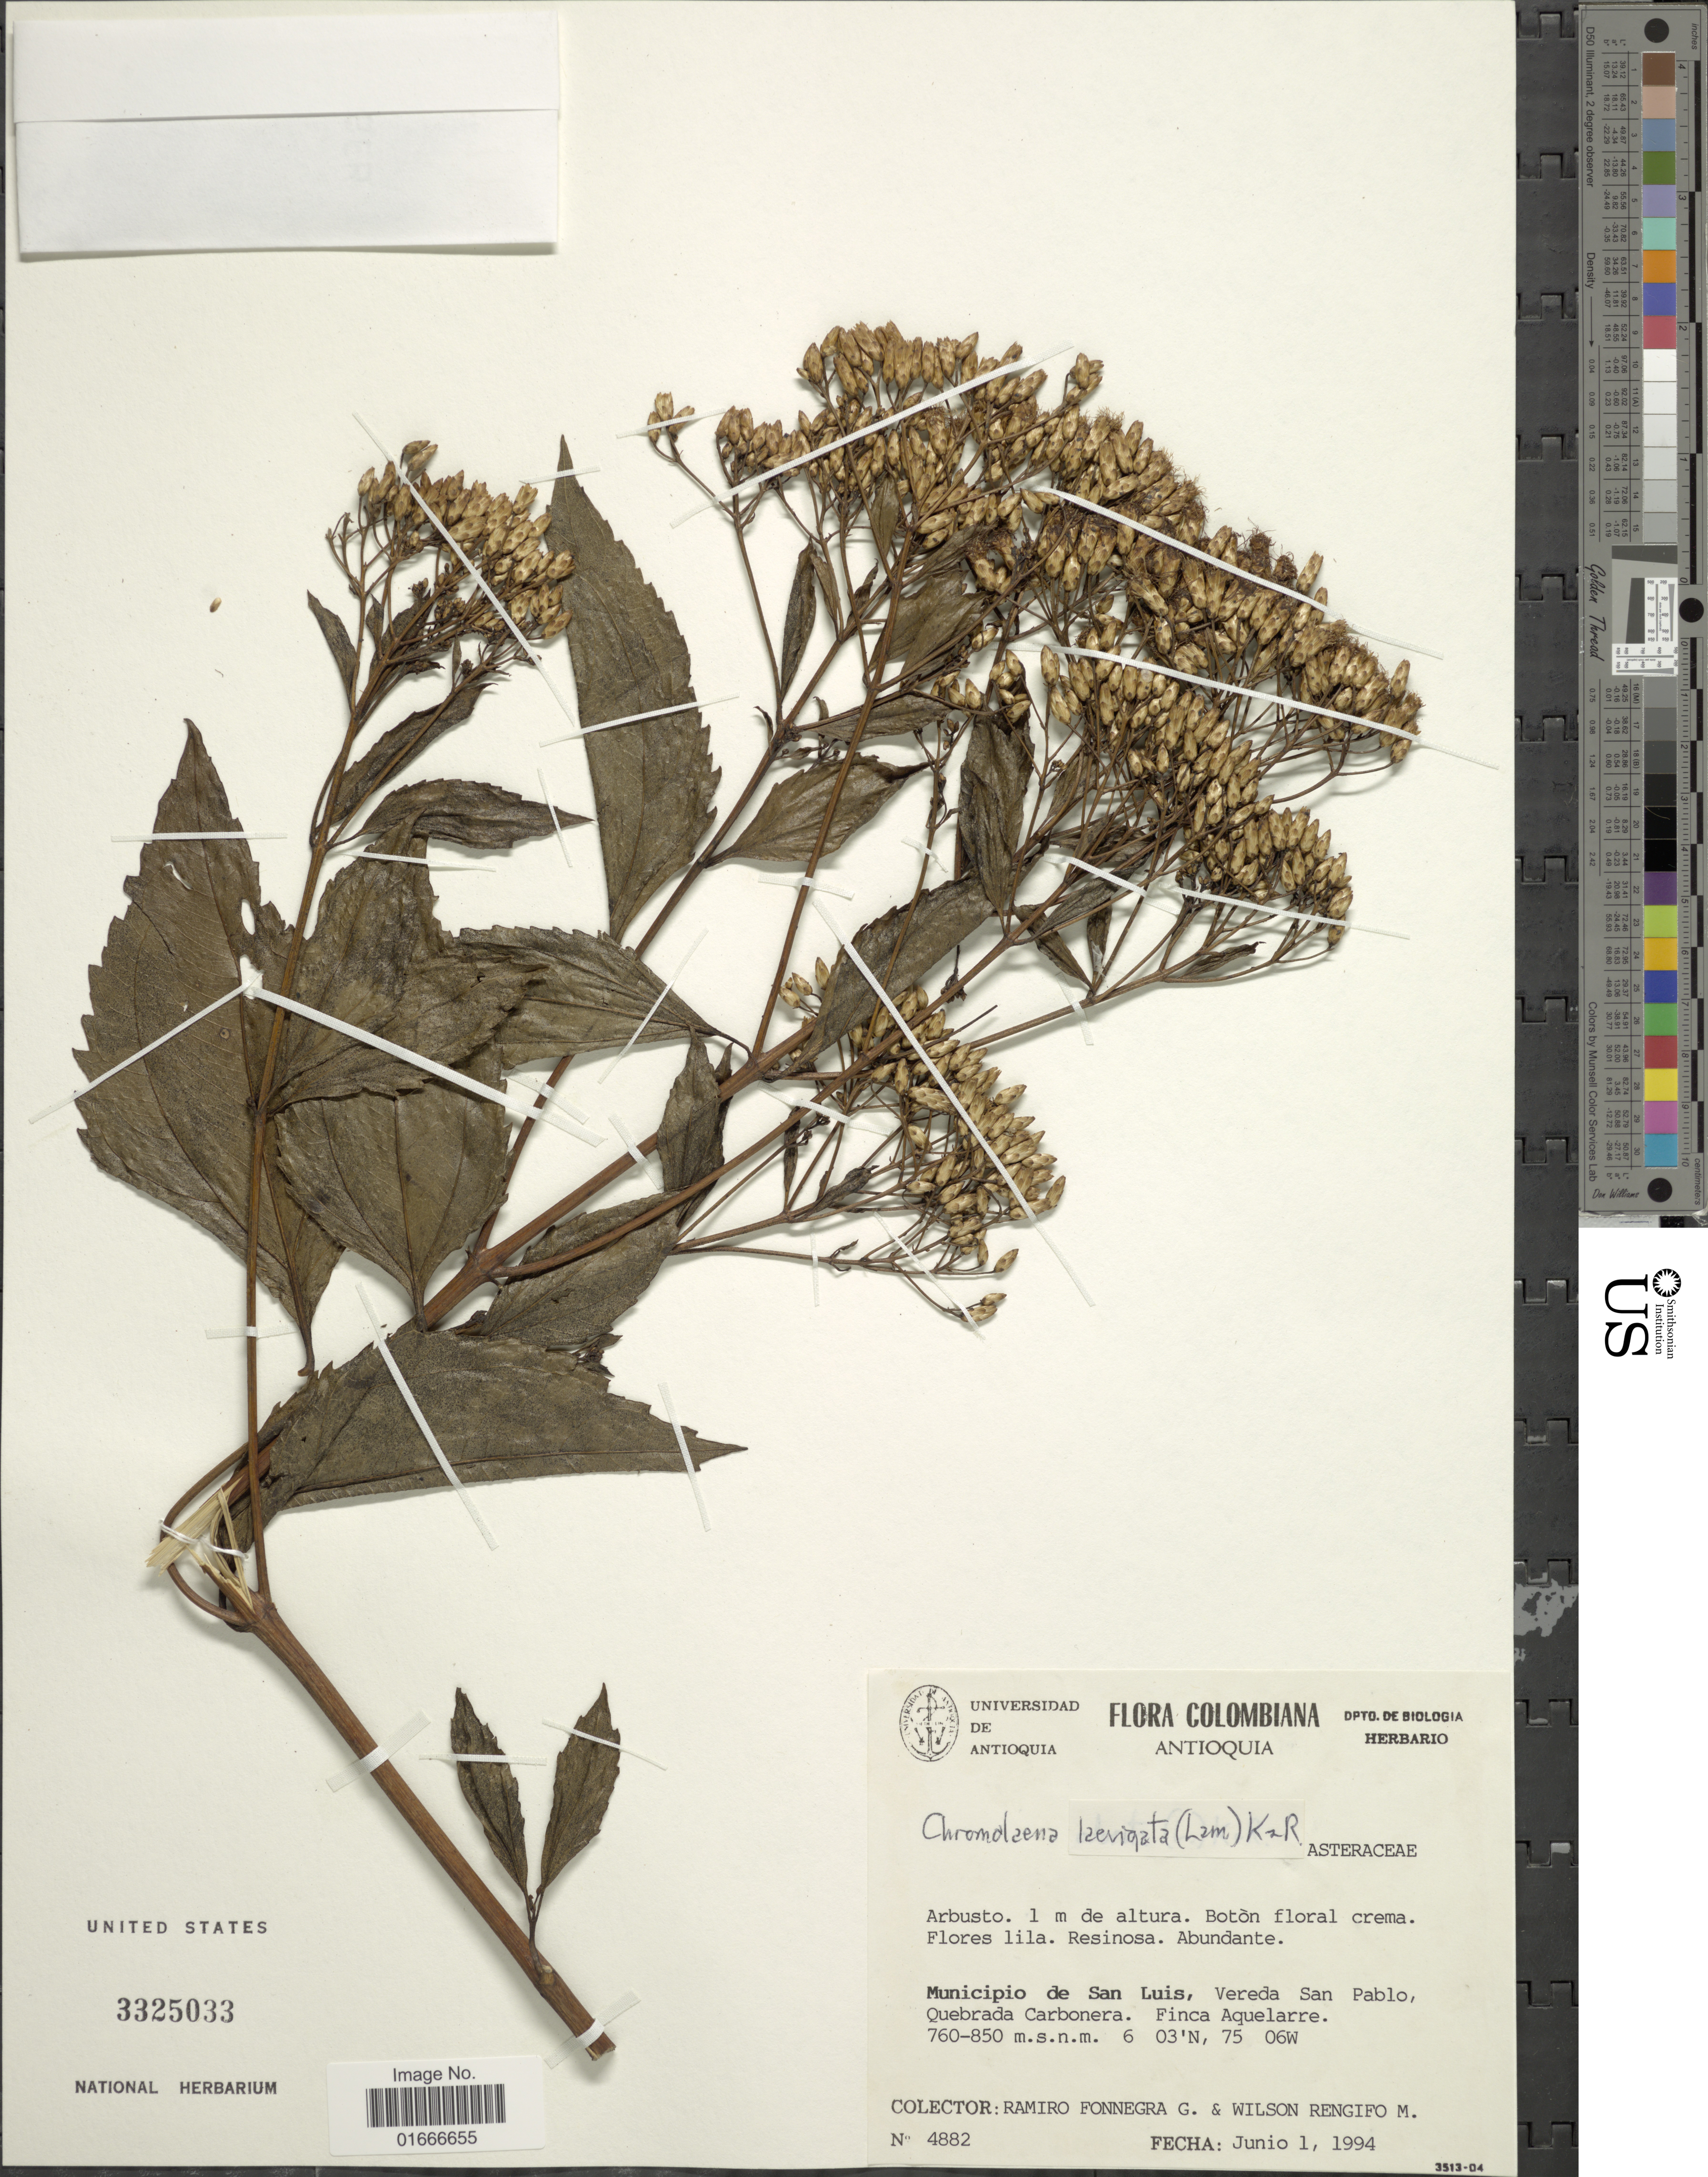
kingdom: Plantae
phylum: Tracheophyta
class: Magnoliopsida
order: Asterales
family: Asteraceae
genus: Chromolaena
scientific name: Chromolaena laevigata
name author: (Lam.) R.M. King & H. Rob.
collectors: R. Fonnegra G. & W. Rengifo M.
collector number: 4882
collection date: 1994-06-01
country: Colombia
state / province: Antioquia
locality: Municipio de San Luis, Vereda San Pablo, Quebrada Carbonera, Finca Aquelarre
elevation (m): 760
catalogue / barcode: US 3325033